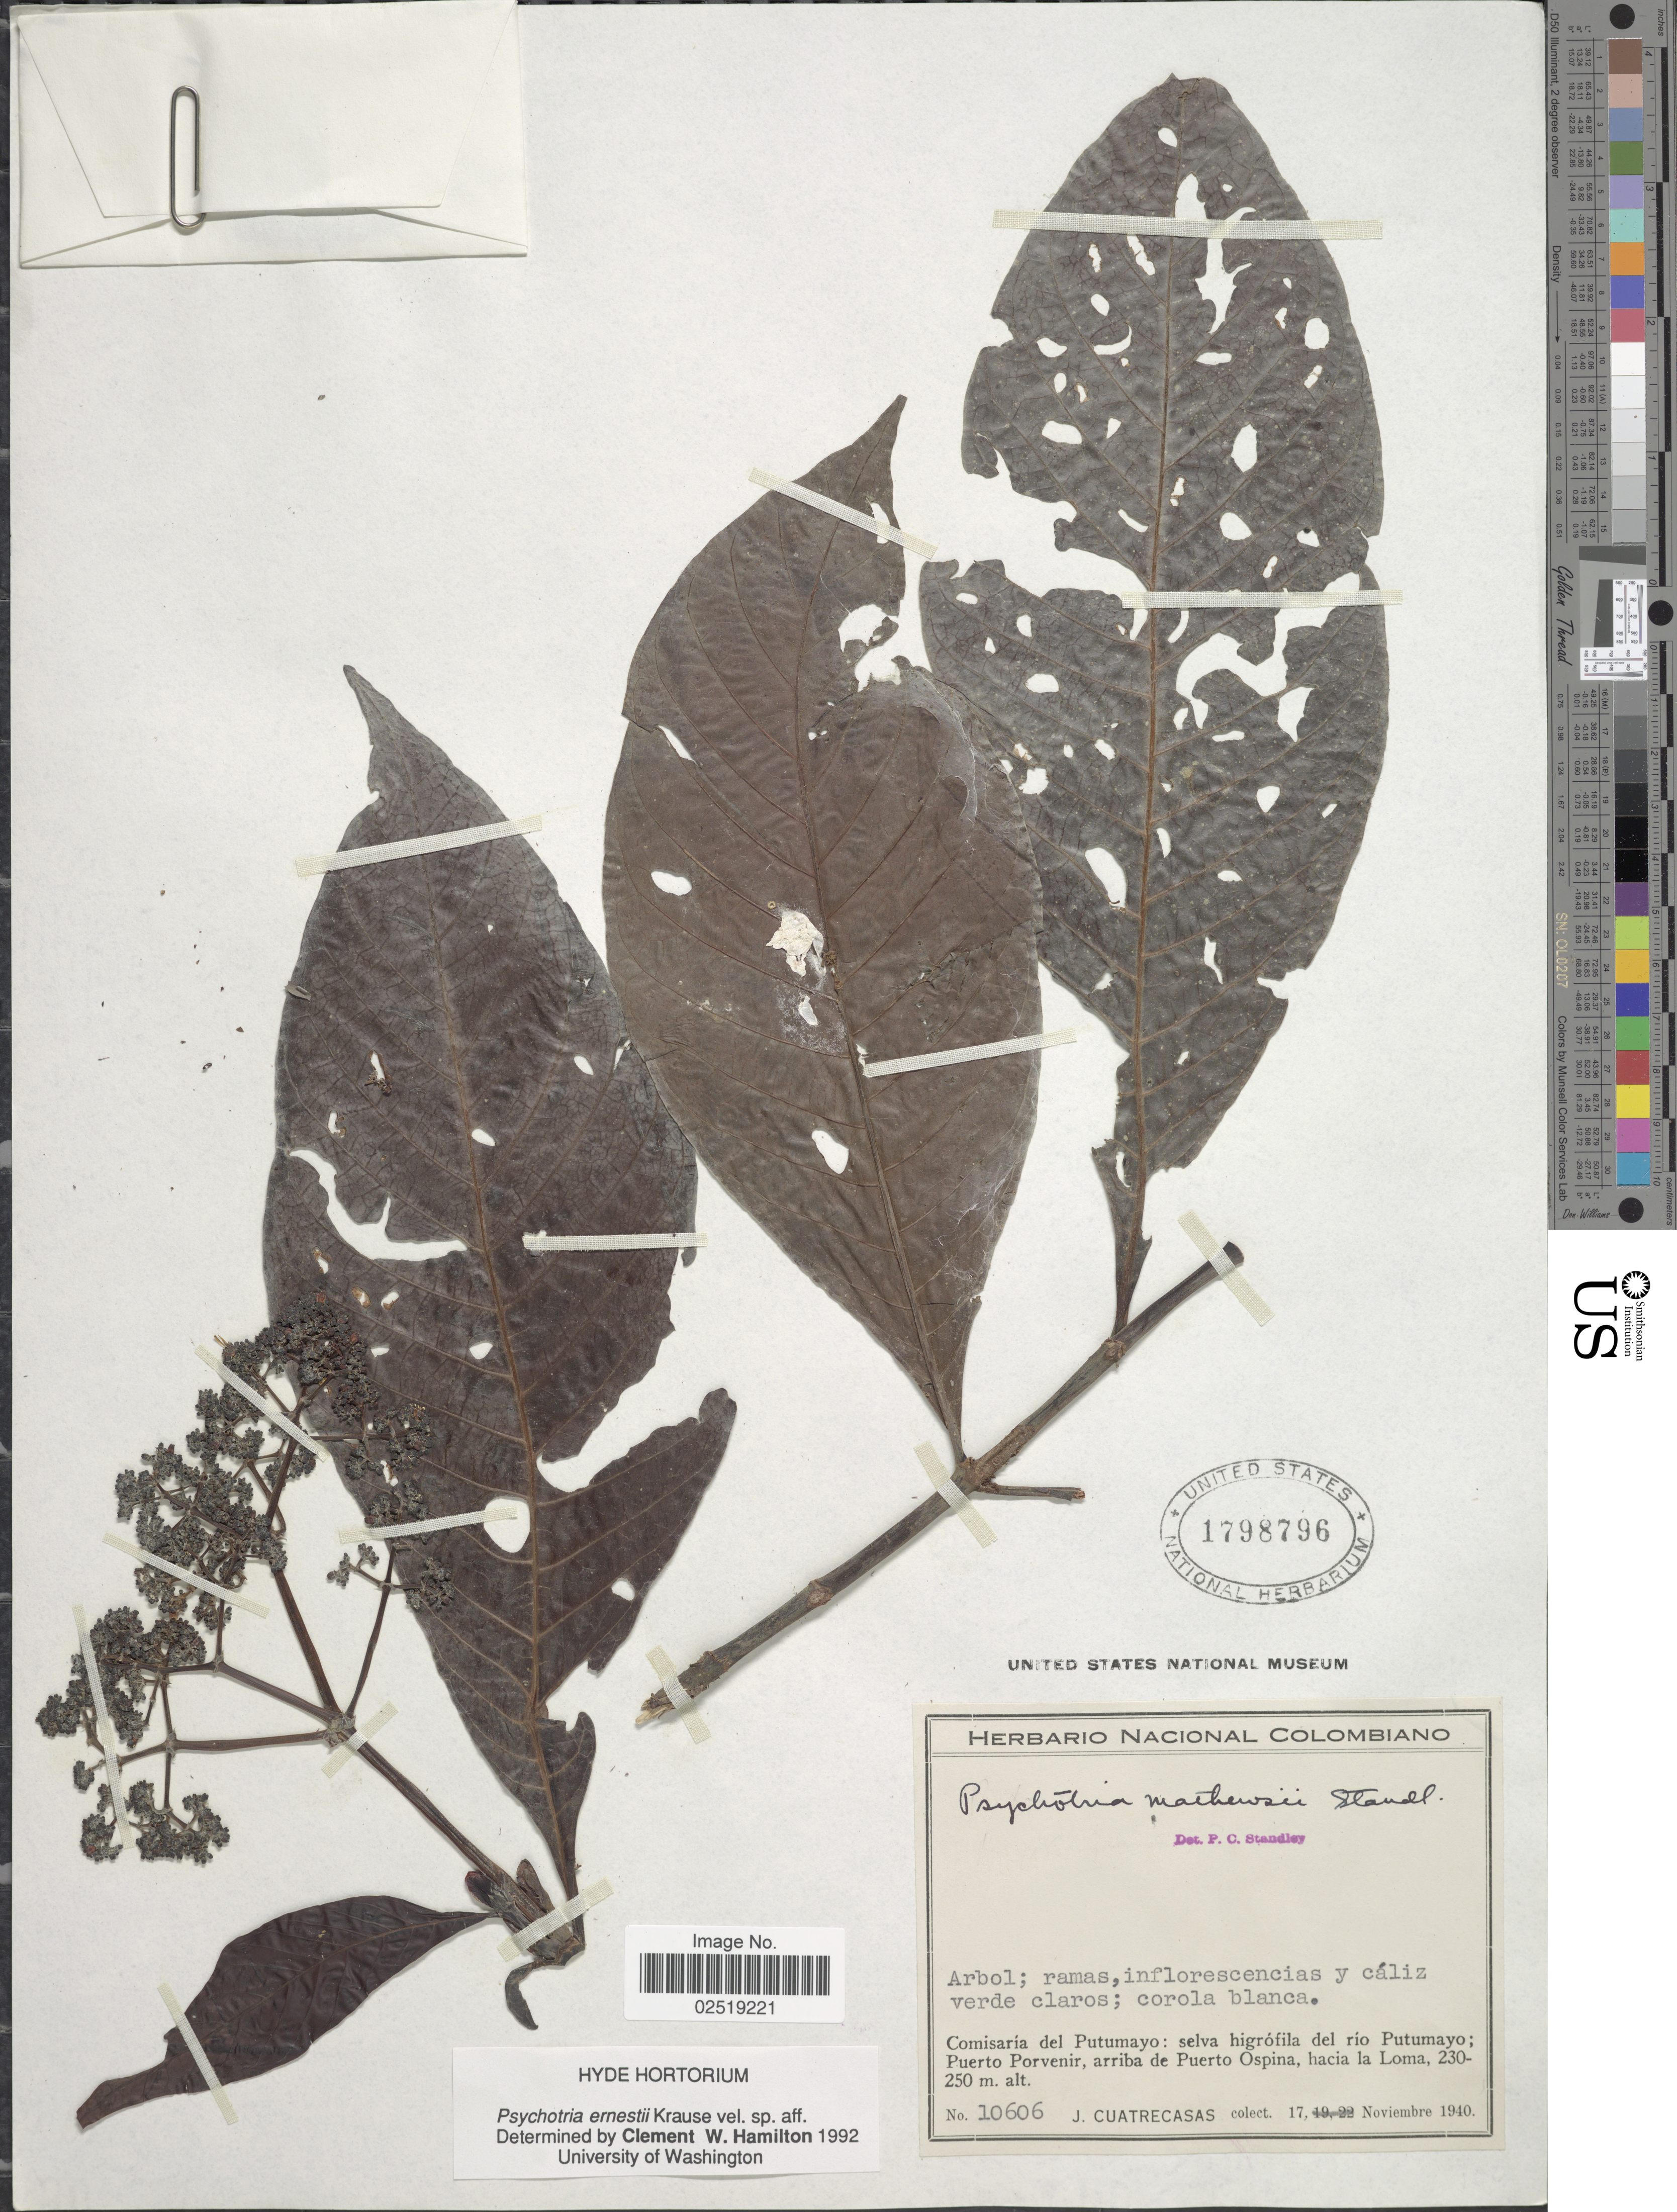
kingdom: Plantae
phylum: Tracheophyta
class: Magnoliopsida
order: Gentianales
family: Rubiaceae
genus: Psychotria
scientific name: Psychotria ernestii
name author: K. Krause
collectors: J. Cuatrecasas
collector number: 10606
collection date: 1940-11-17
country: Colombia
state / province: Putumayo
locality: Comisaria del Putumayo: selva higrofila del rio Putumayo; Puerto Porvenir, arriba de Puerto Ospina, hacia la Loma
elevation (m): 230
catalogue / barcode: US 1798796